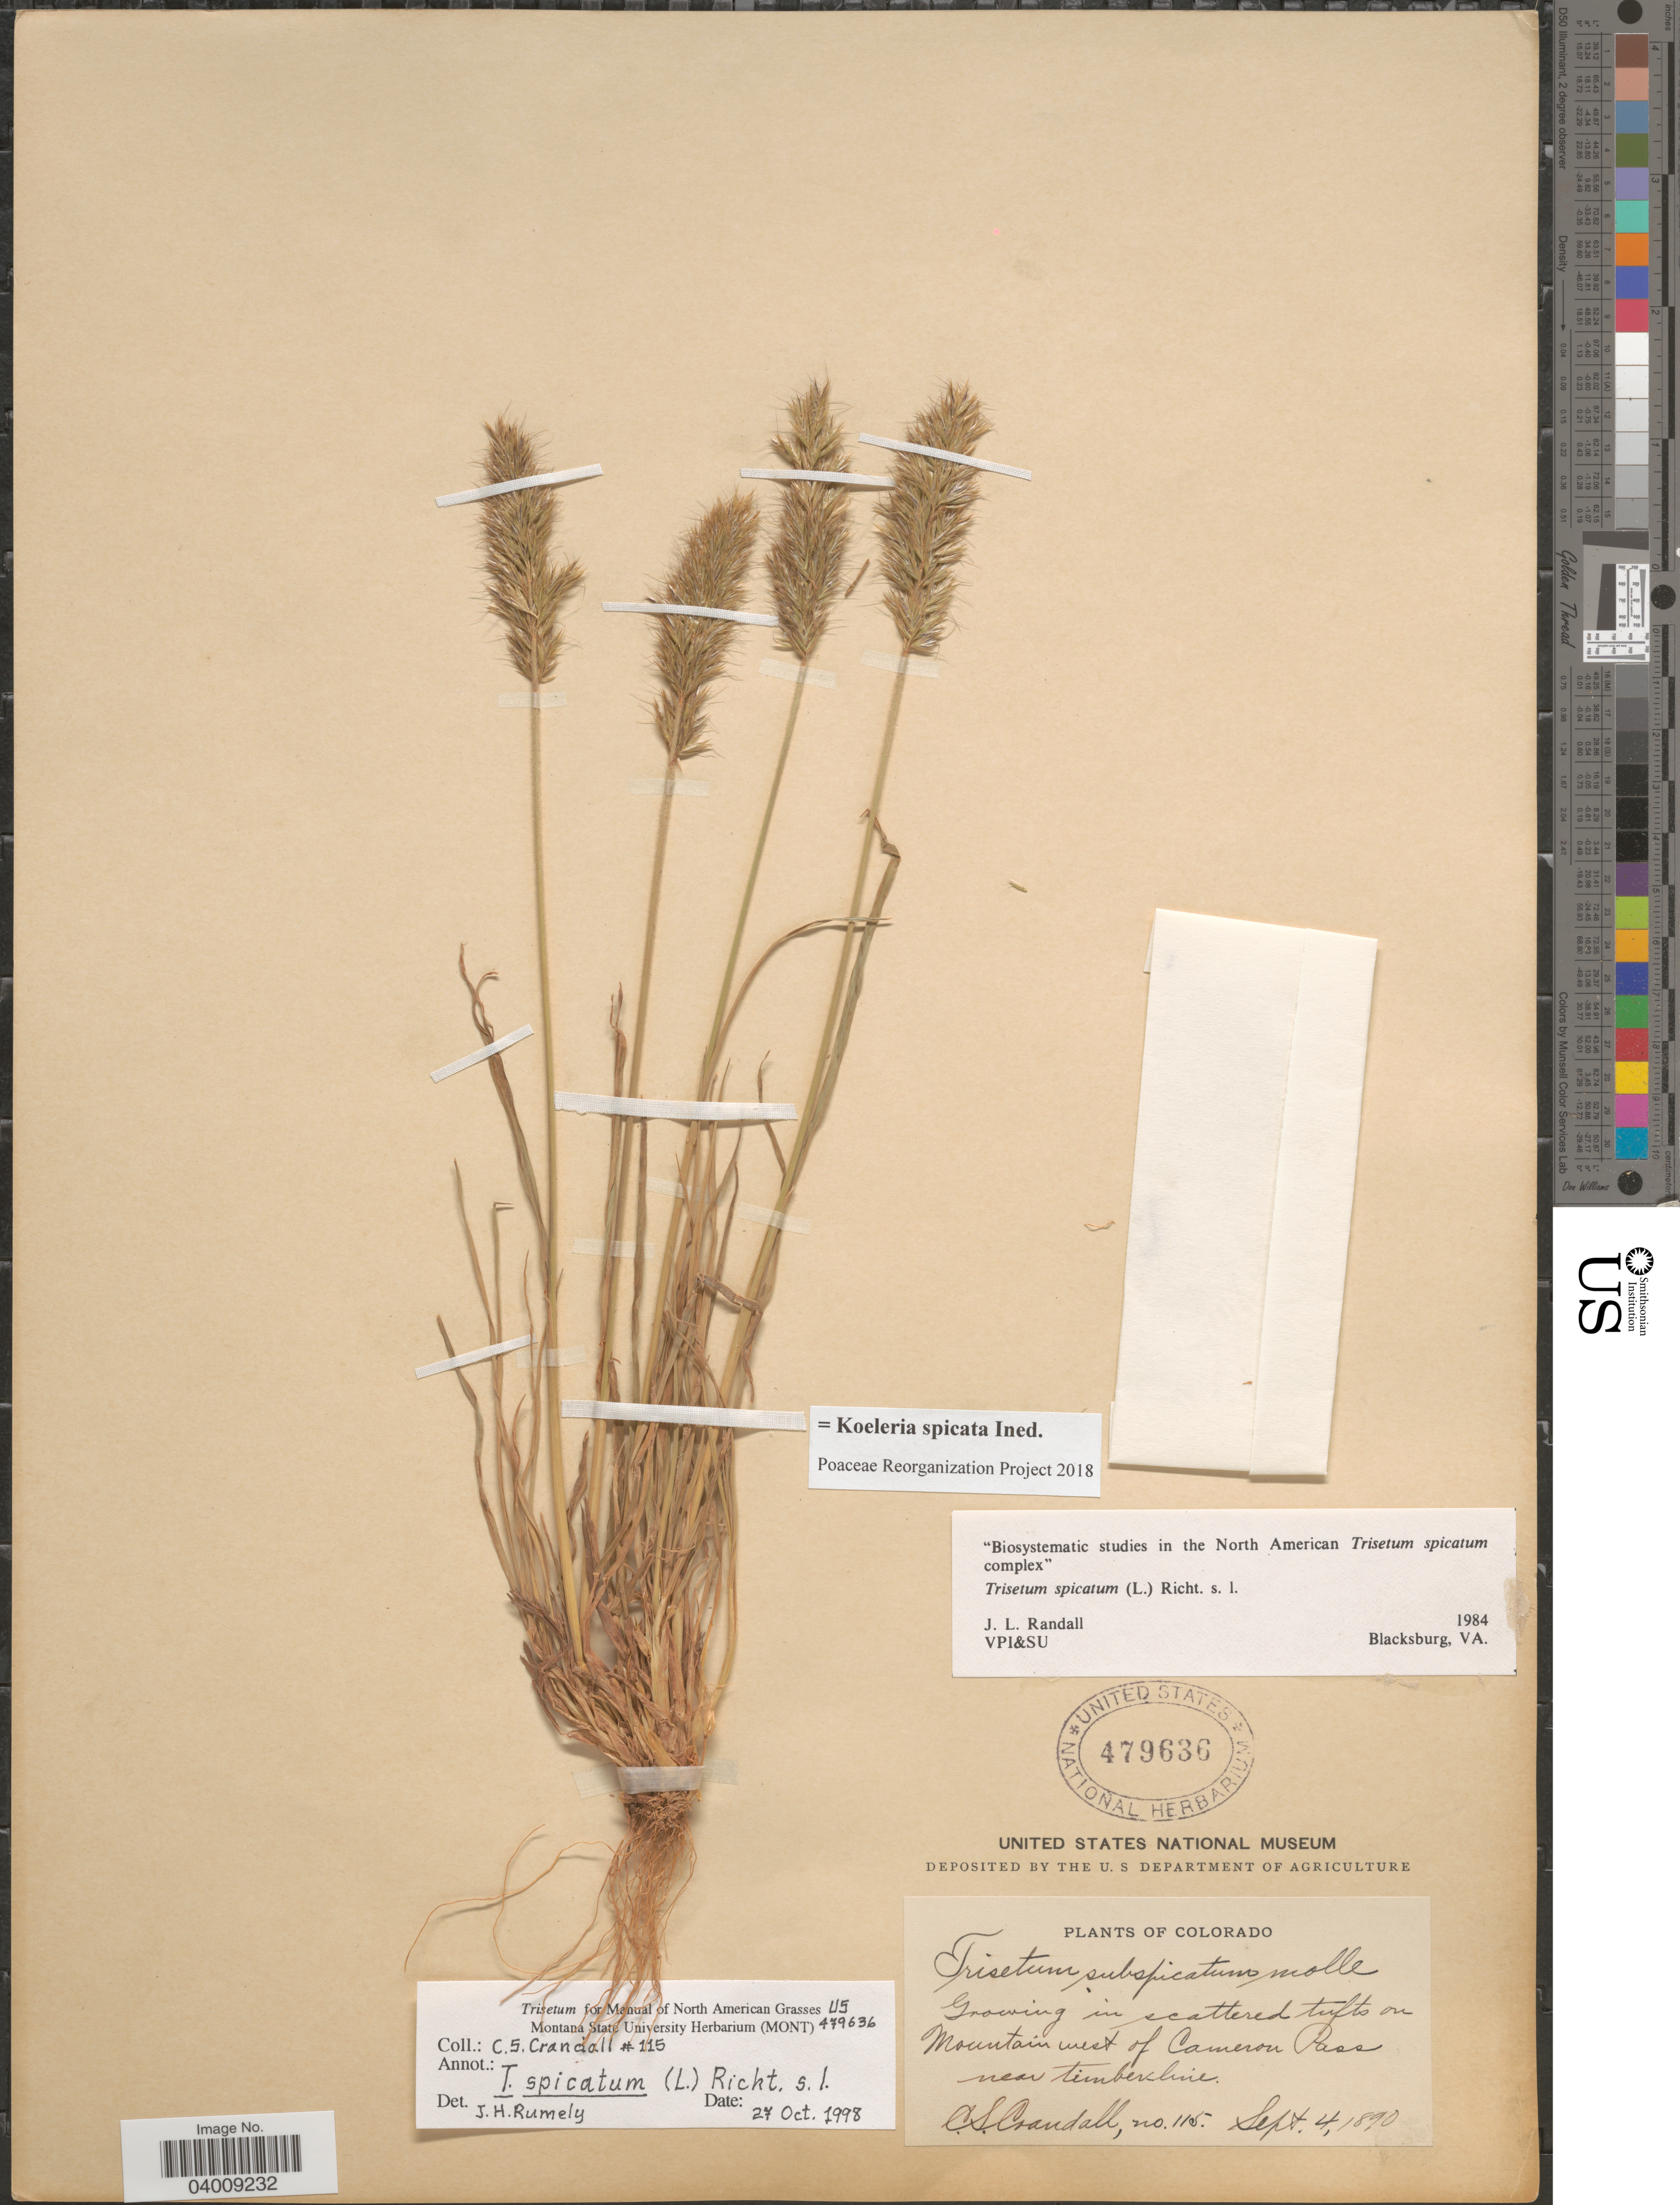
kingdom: Plantae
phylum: Tracheophyta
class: Liliopsida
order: Poales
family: Poaceae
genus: Koeleria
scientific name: Koeleria spicata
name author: (L.) Barberá et al.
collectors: C. Crandall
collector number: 115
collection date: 1890-09-04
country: United States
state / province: Colorado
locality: In scattered tufts in Mountain west of Cameron Pass near timberline.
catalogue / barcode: US 479636